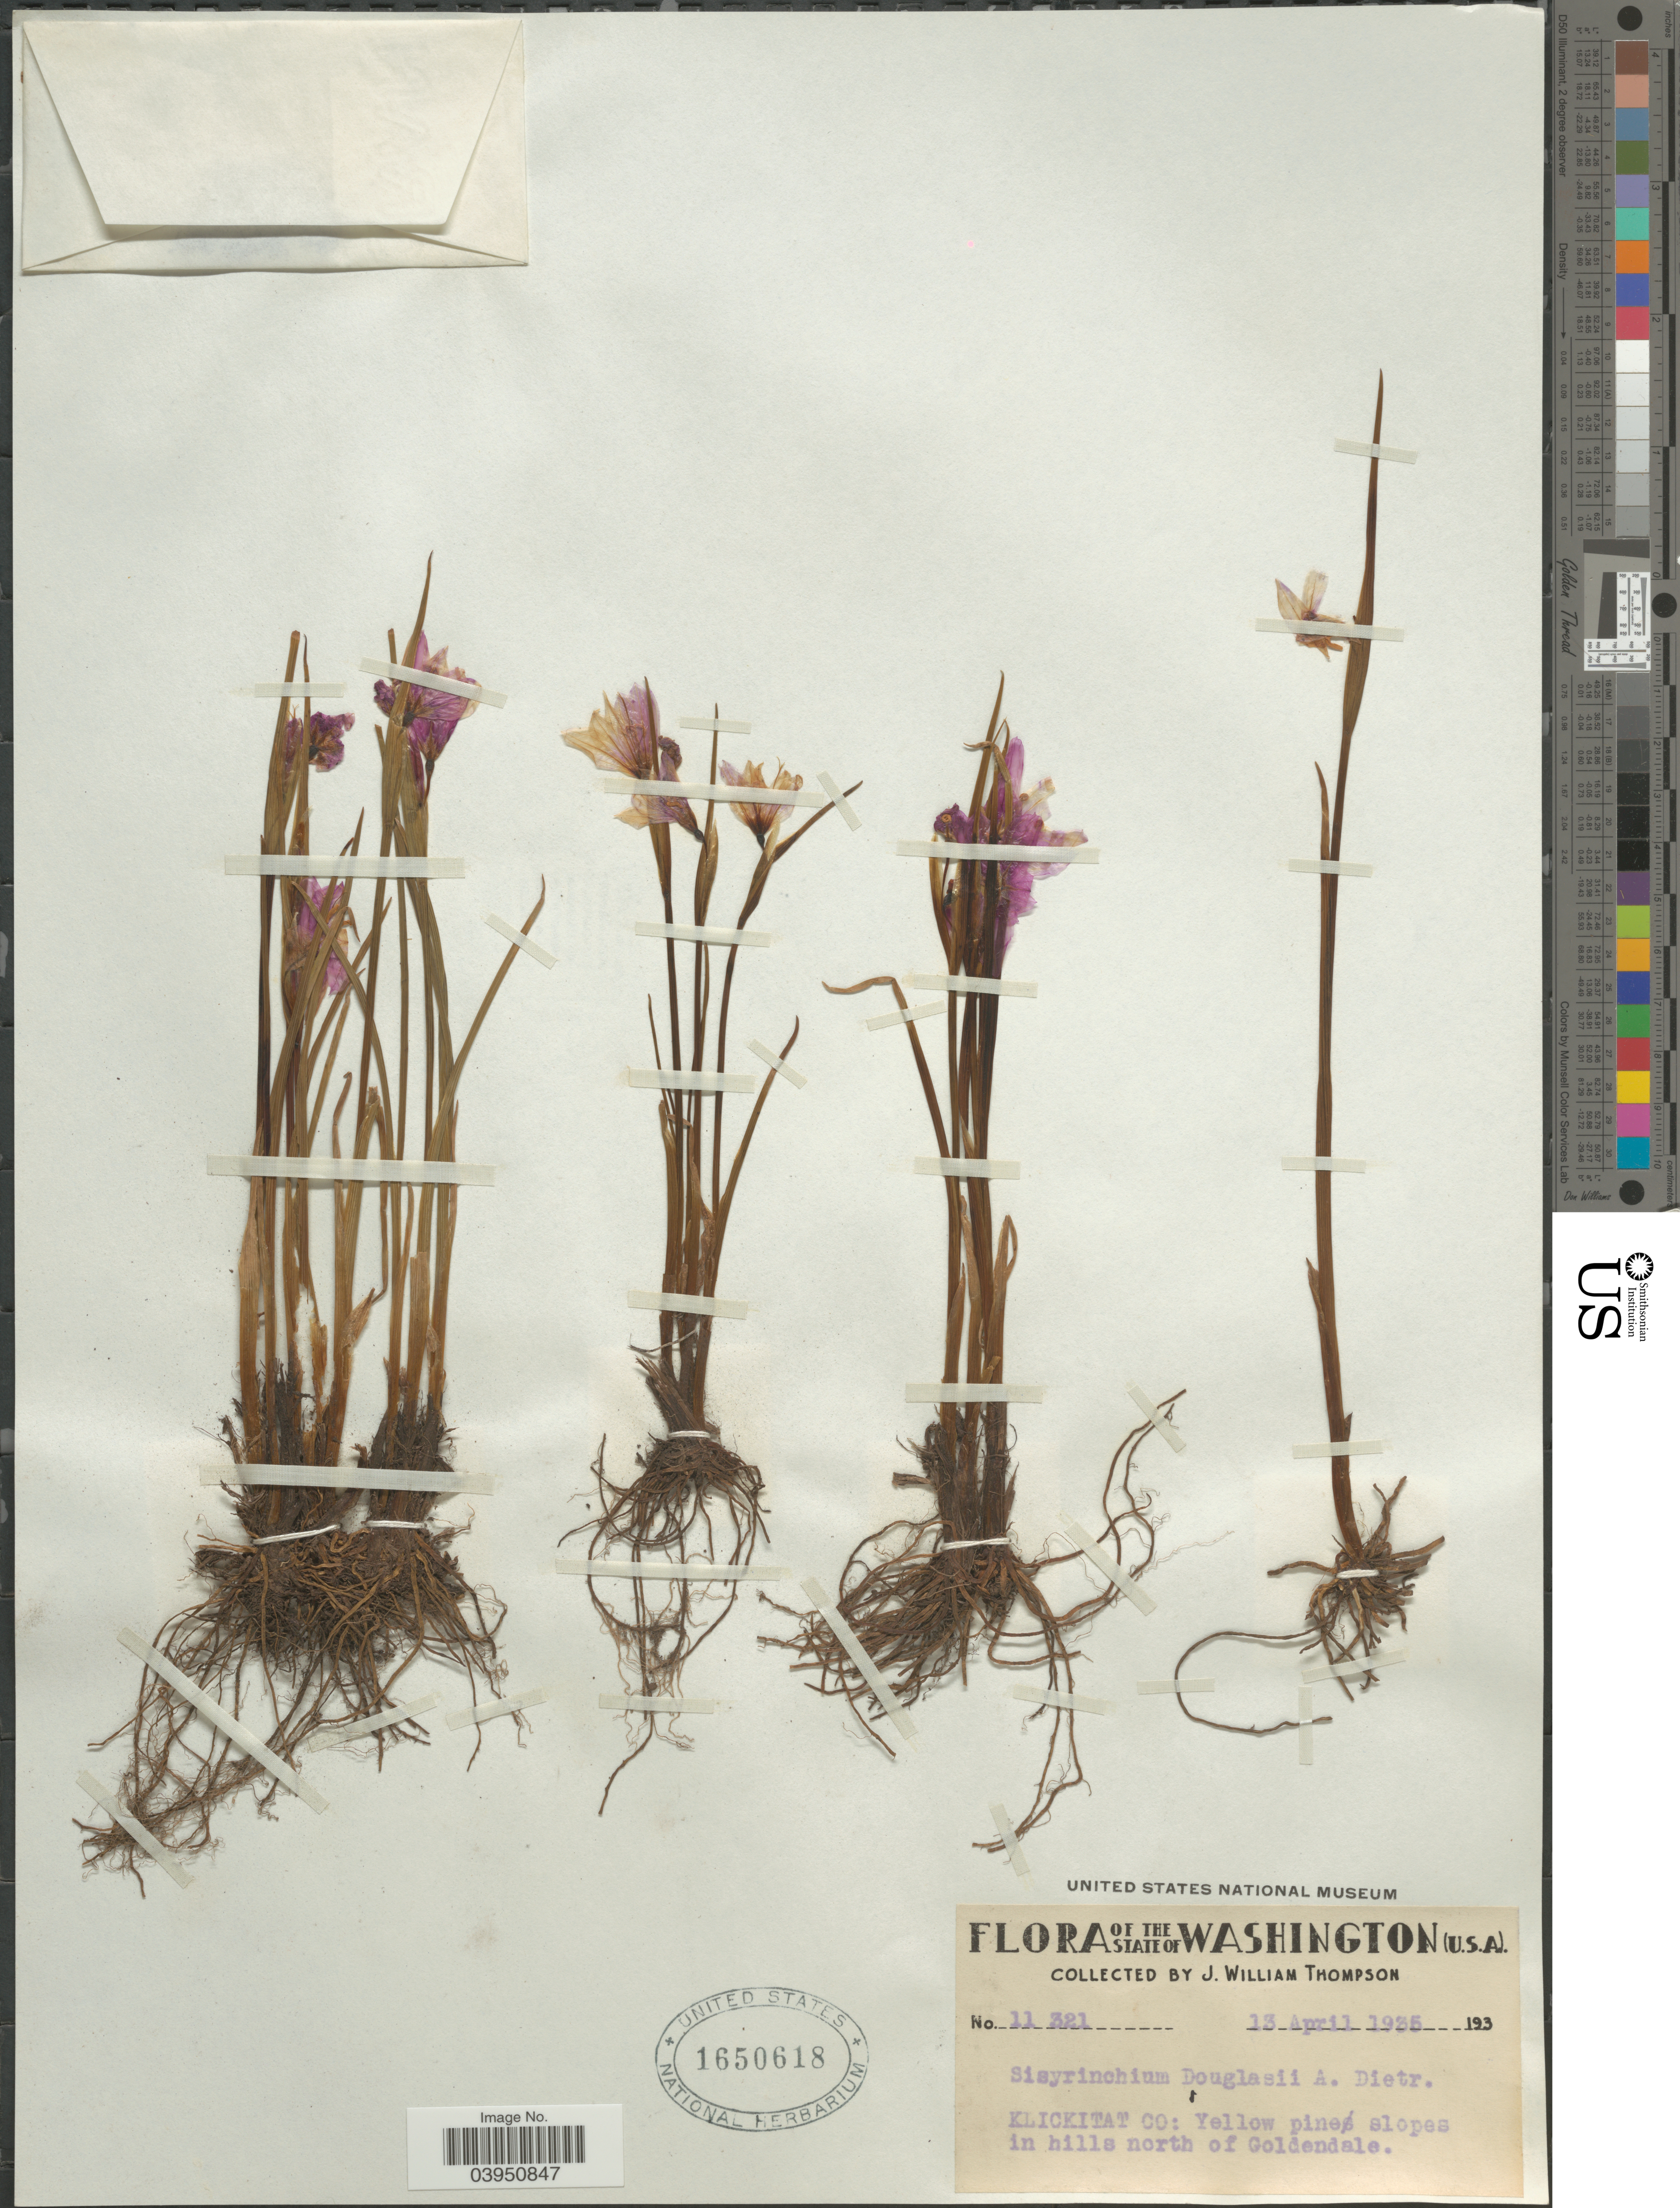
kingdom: Plantae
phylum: Tracheophyta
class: Liliopsida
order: Asparagales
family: Iridaceae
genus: Sisyrinchium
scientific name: Sisyrinchium douglasii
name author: A. Dietr.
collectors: J. W. Thompson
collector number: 11321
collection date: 1935-04-13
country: United States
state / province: Washington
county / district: Klickitat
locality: Klickitat Co: Yellow pines slopes in hills north of Goldendale.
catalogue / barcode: US 1650618